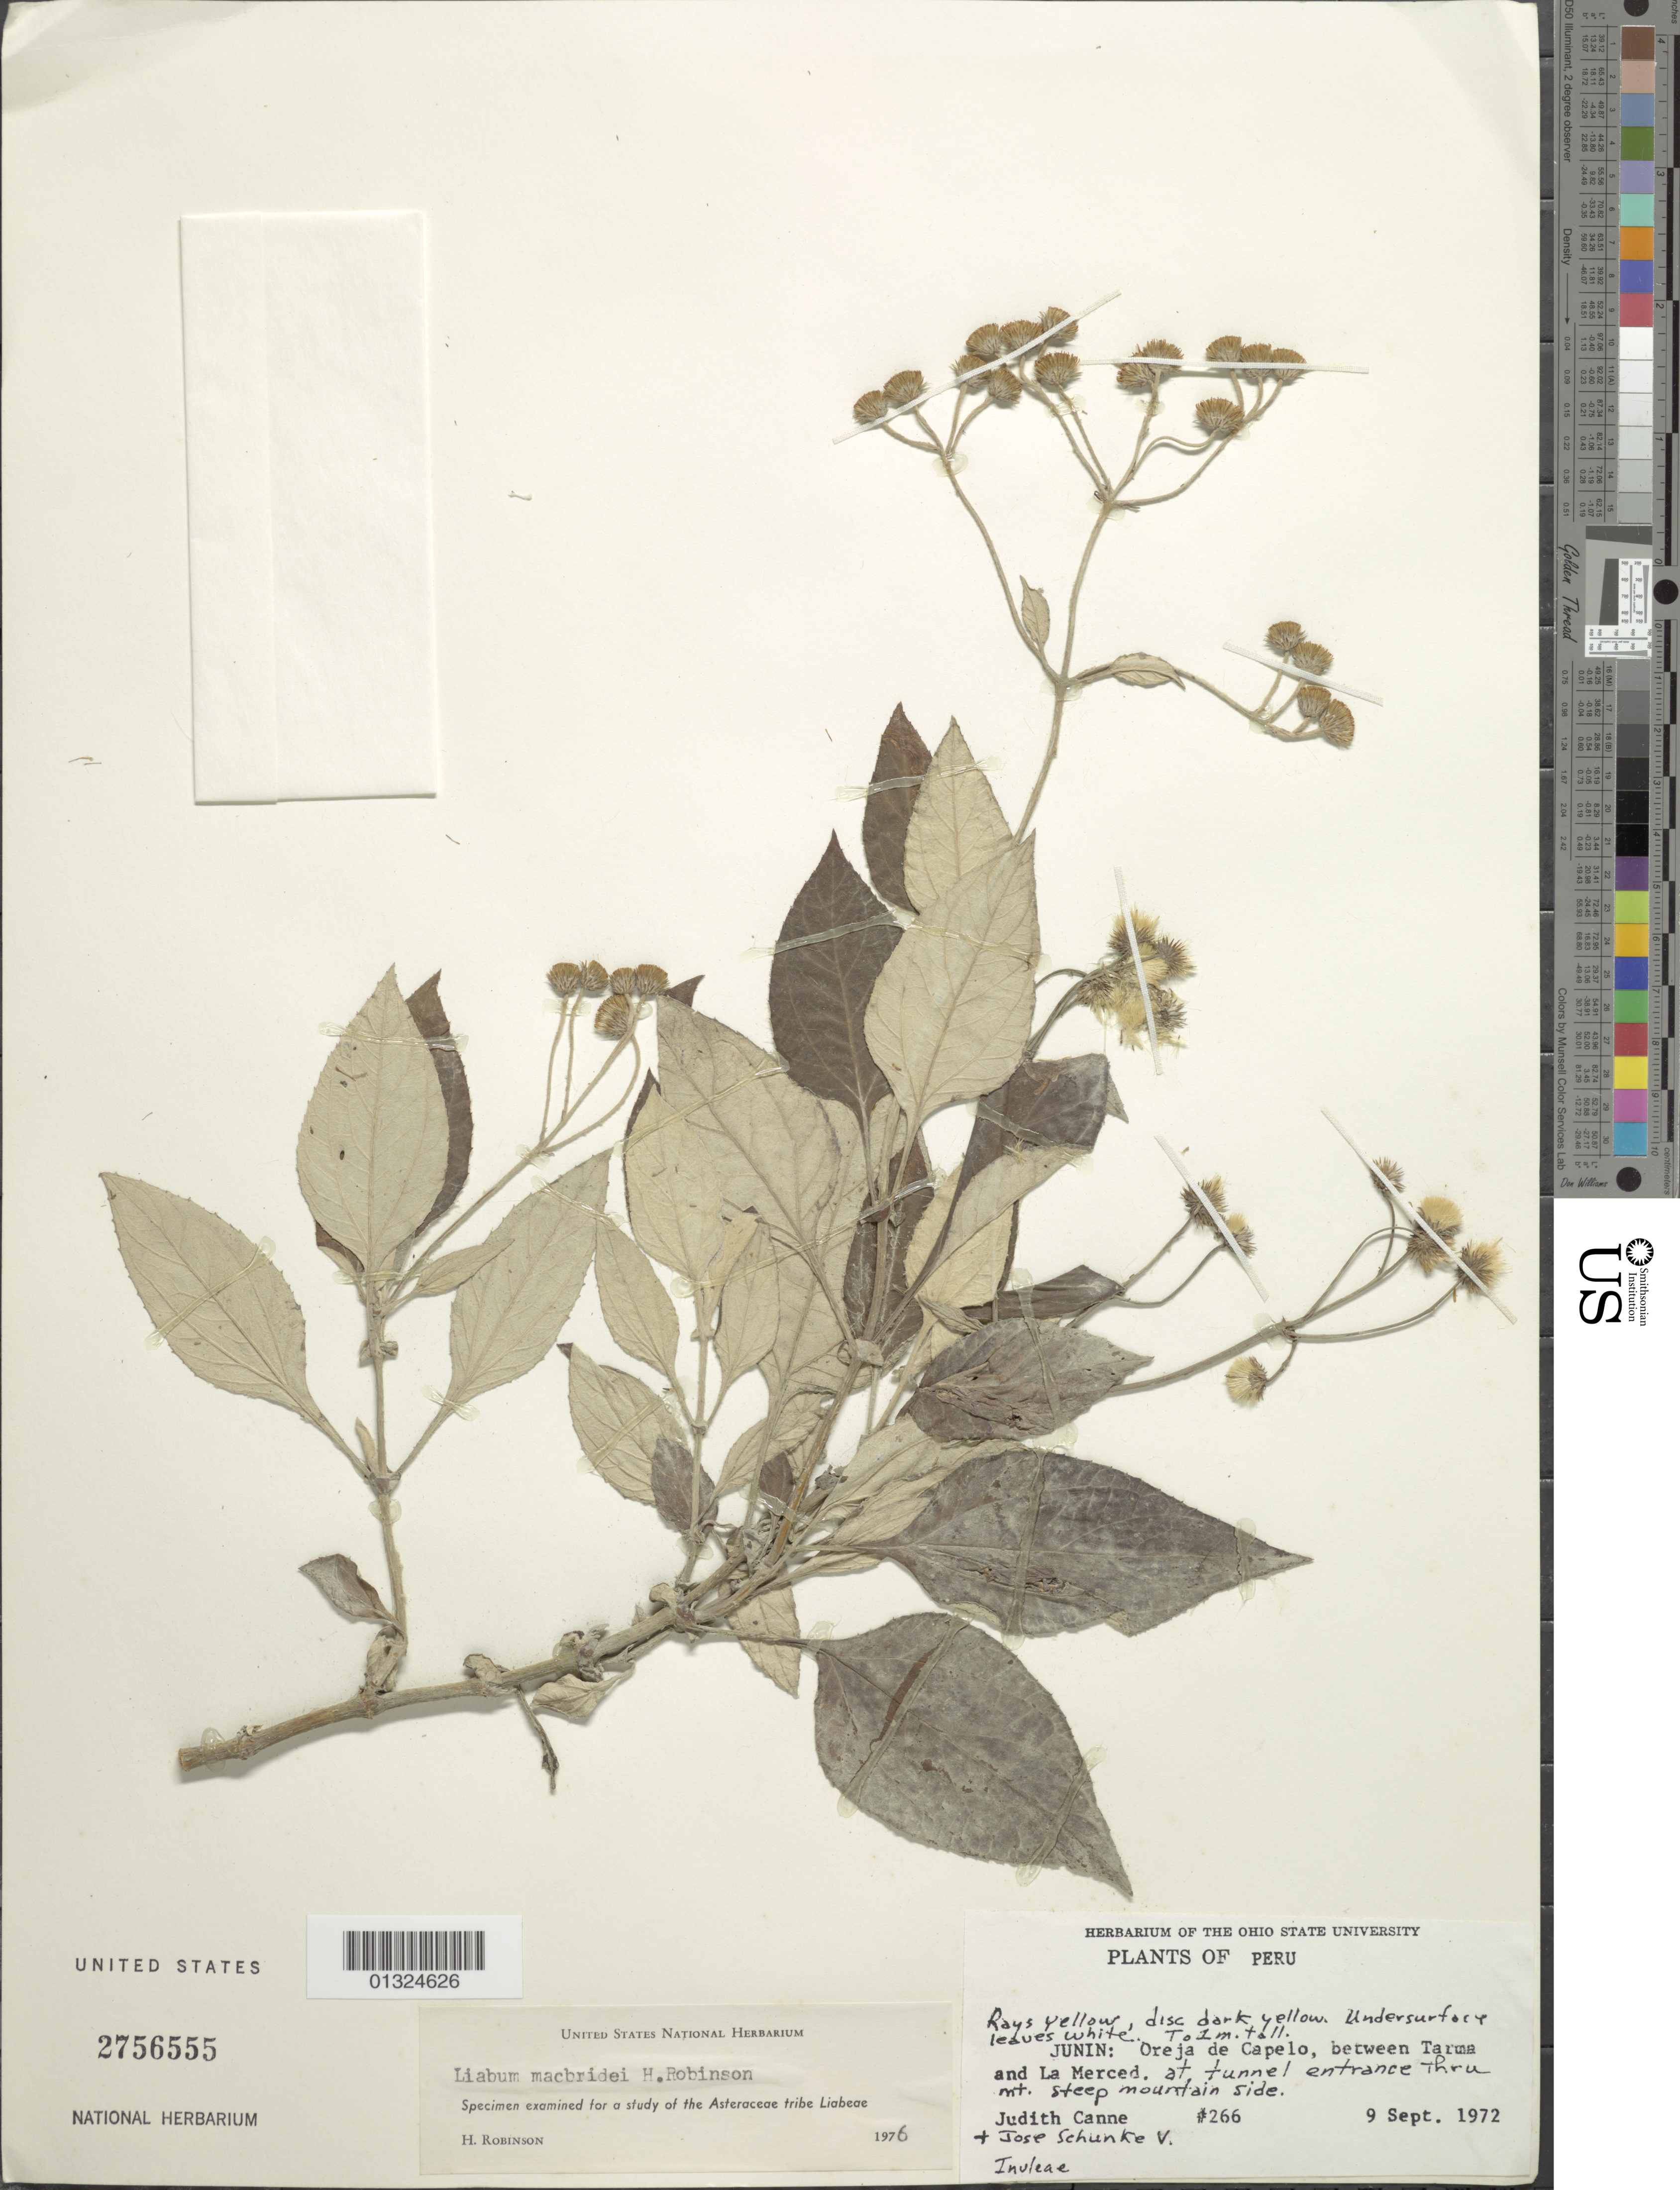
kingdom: Plantae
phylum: Tracheophyta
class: Magnoliopsida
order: Asterales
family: Asteraceae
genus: Liabum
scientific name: Liabum macbridei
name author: H. Rob.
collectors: J. M. Canne-Hilliker & J. Schunke Vigo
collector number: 266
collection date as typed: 9 September 1972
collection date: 1972-09-09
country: Peru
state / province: Junín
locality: Oreja de Capelo, between Tarma and La Merced at tennel entrance through mountain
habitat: Steep mountain side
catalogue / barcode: US 2756555